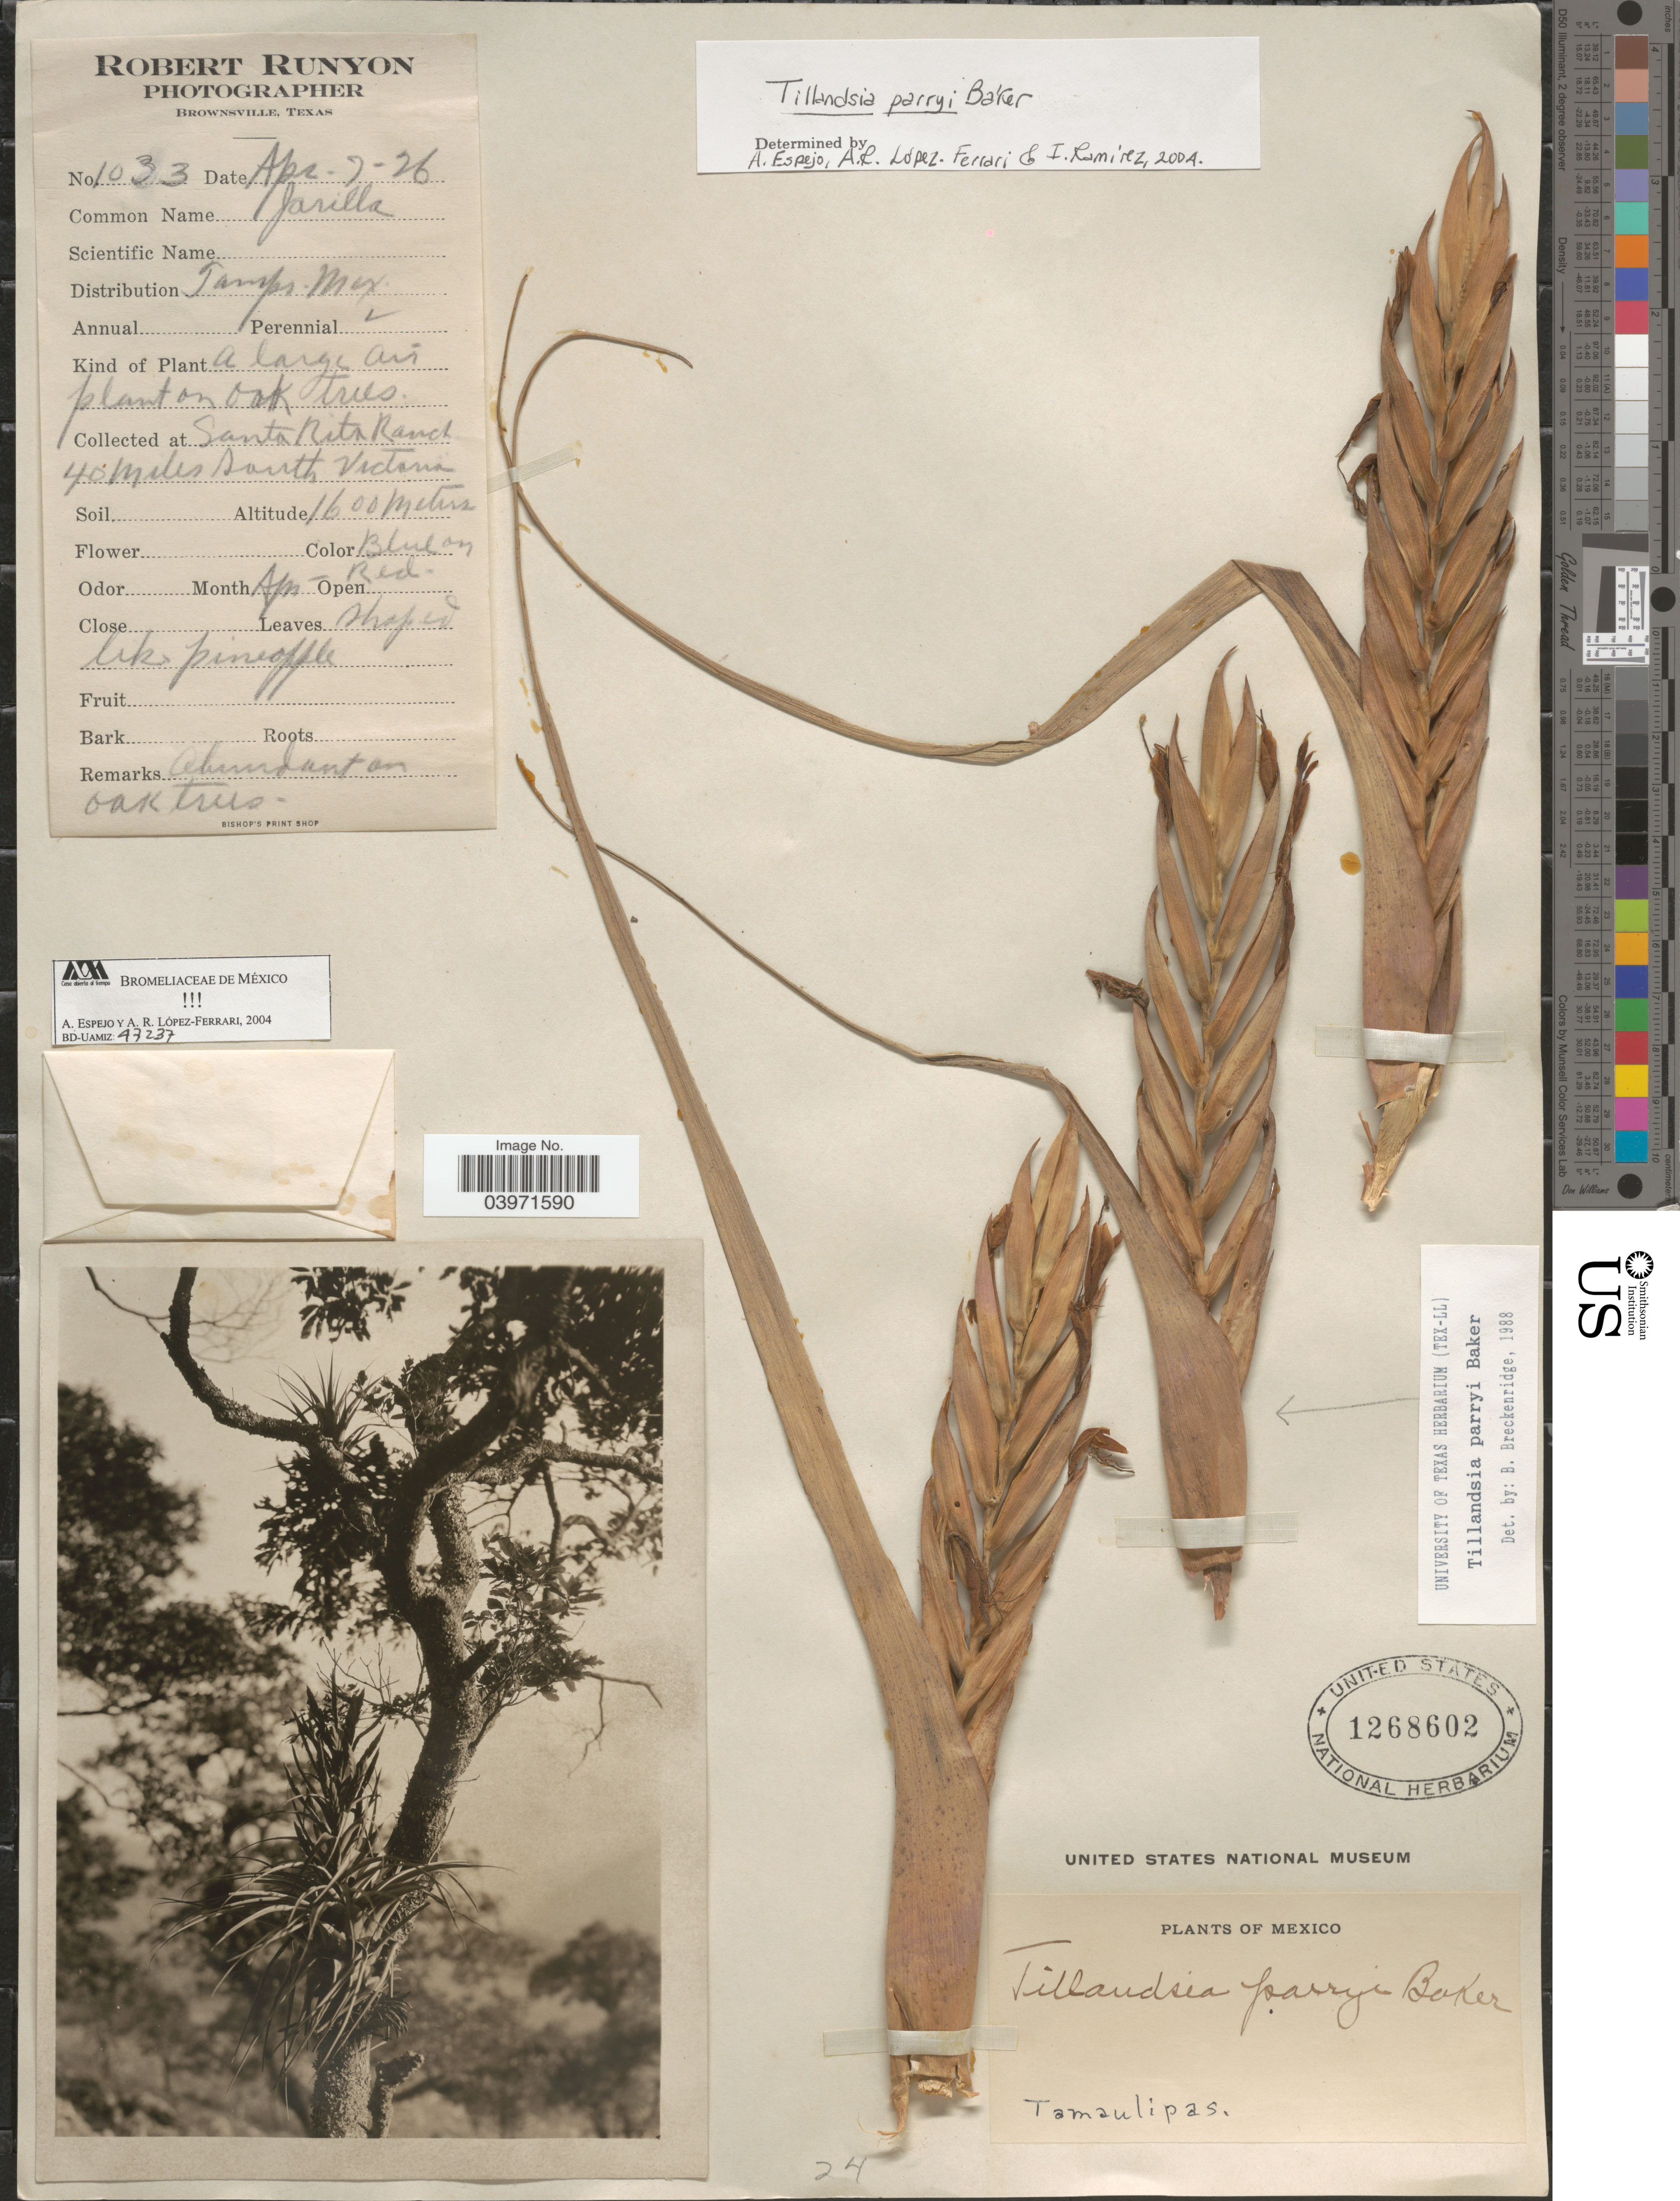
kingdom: Plantae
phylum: Tracheophyta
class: Liliopsida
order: Poales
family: Bromeliaceae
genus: Tillandsia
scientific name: Tillandsia parryi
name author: Baker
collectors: R. Runyon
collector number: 1033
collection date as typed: Transcribed d/m/y: 7/4/26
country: Mexico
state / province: Tamaulipas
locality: Santa Rita Ranch 40 miles south Victoria.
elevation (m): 1600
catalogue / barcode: US 1268602